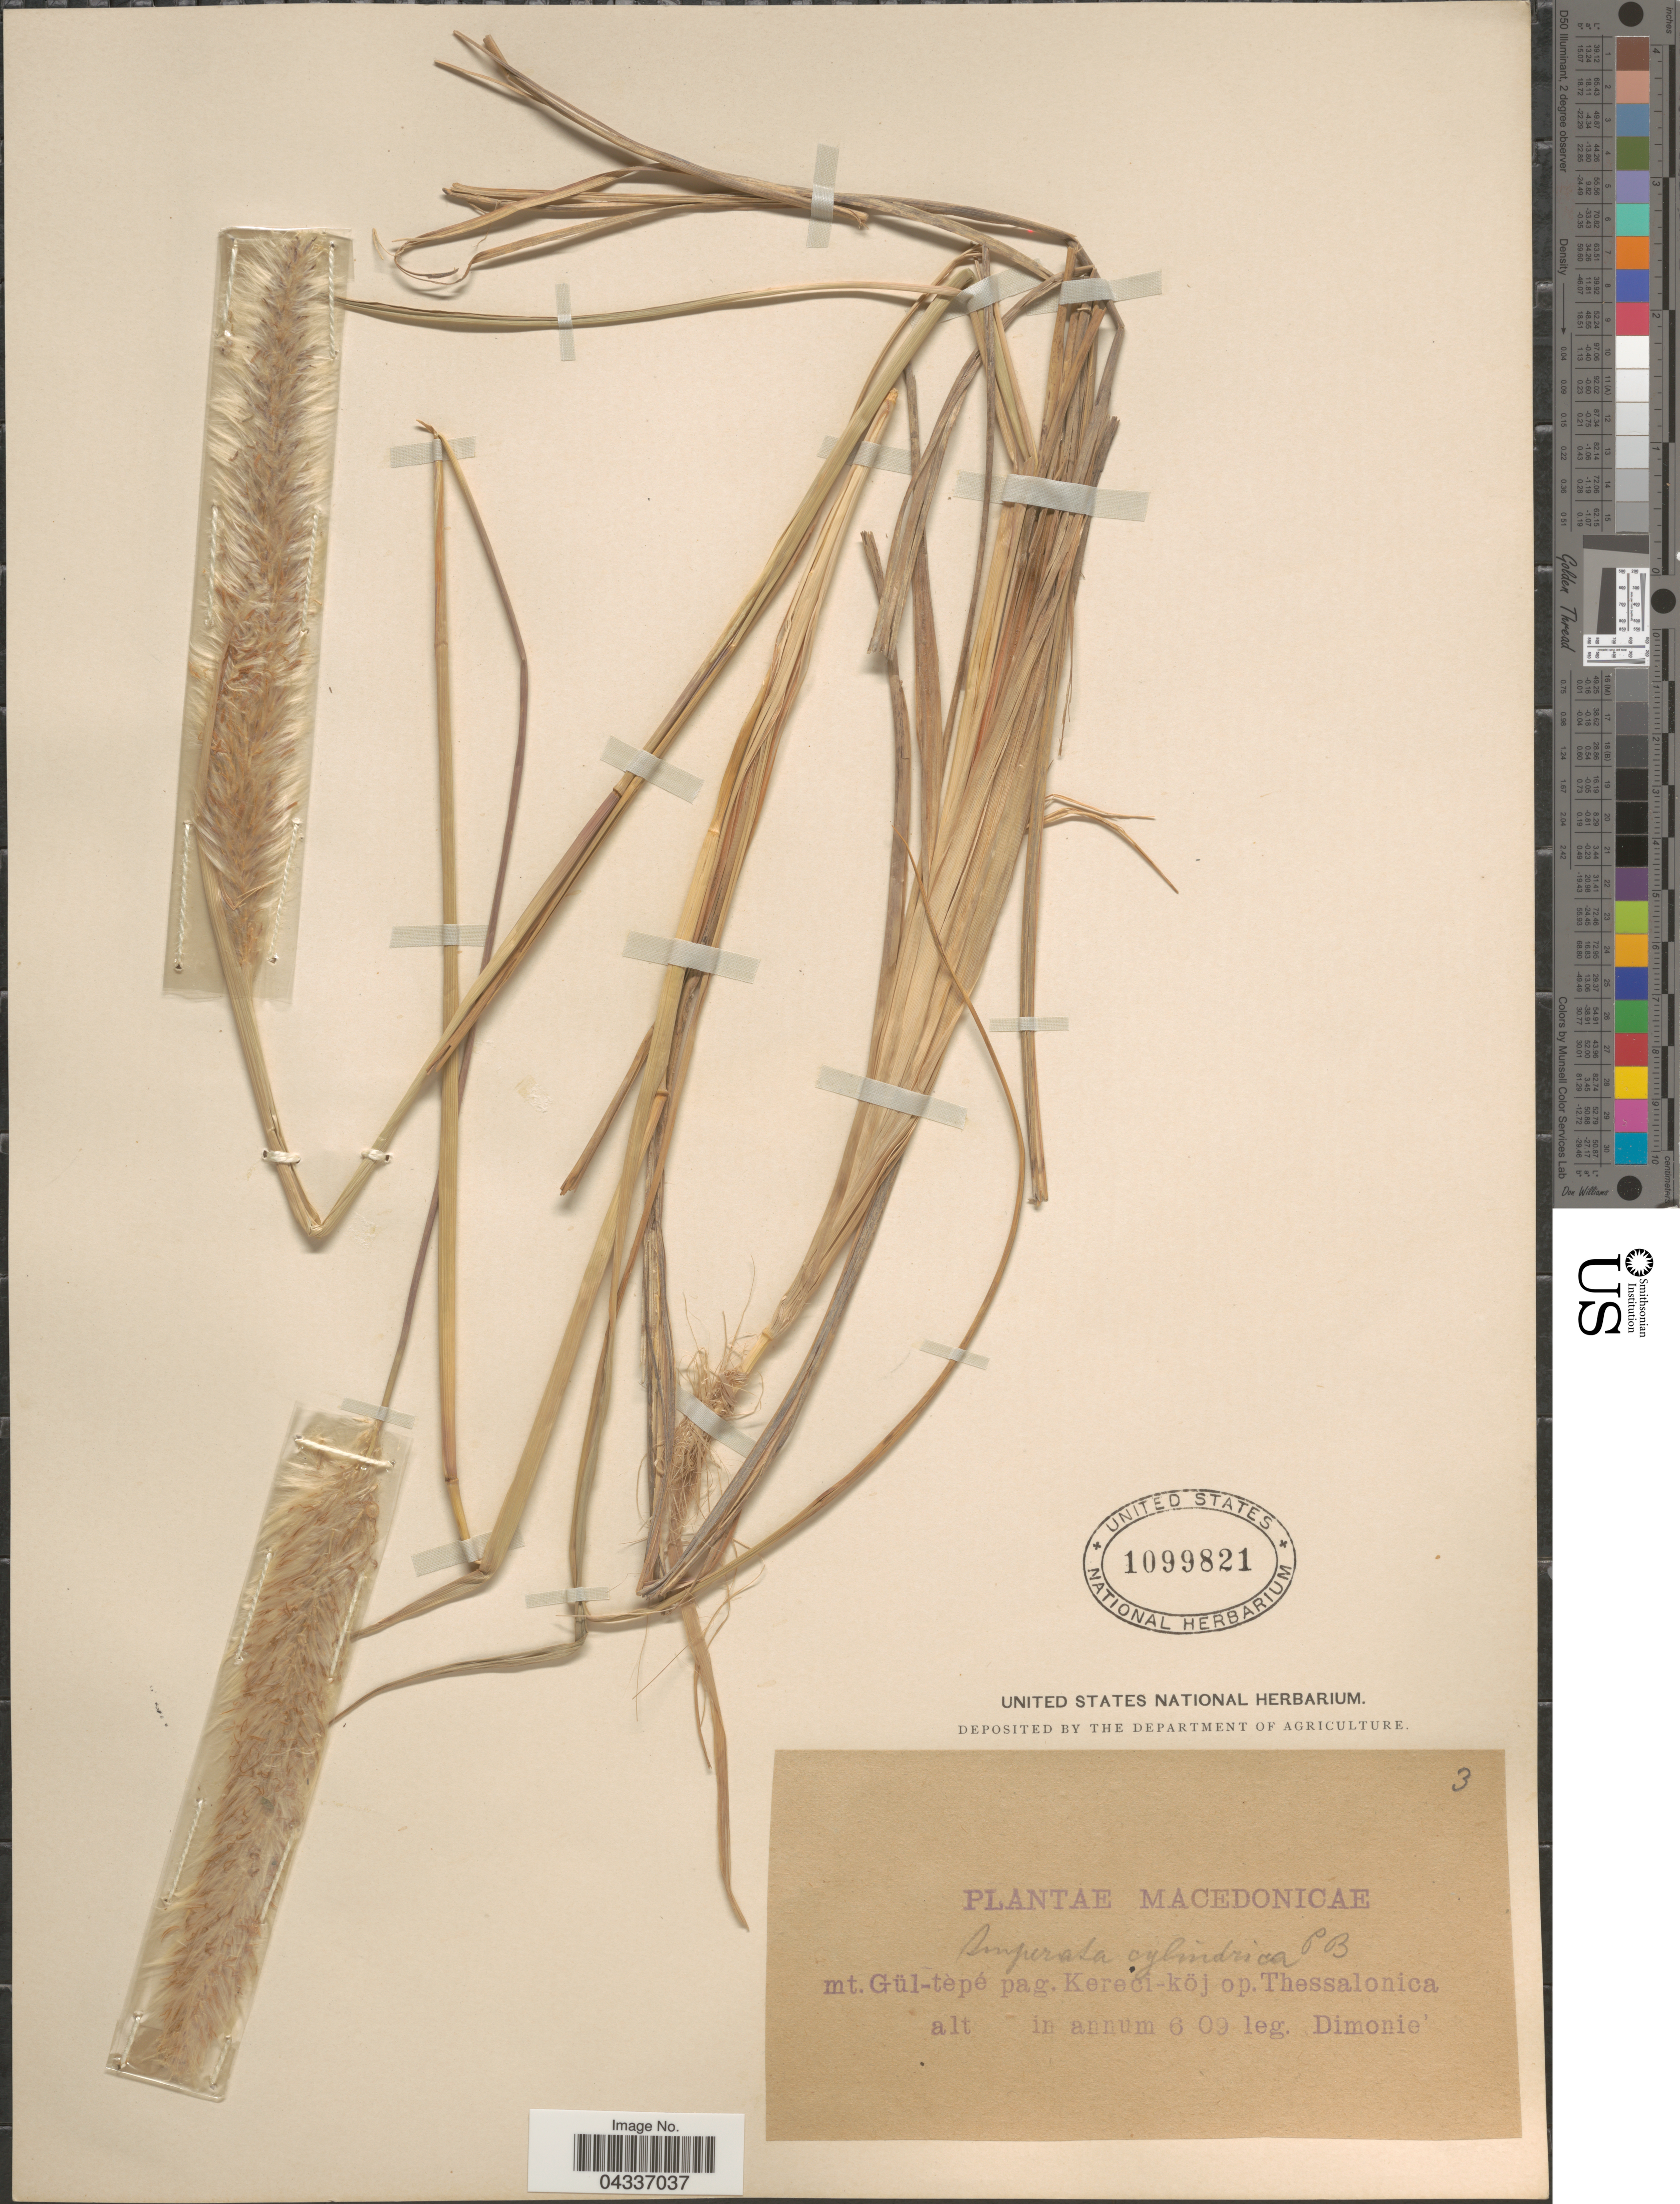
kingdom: Plantae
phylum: Tracheophyta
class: Liliopsida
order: Poales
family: Poaceae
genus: Imperata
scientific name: Imperata cylindrica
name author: (L.) P. Beauv.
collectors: -. Dimonie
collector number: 3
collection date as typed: Transcribed d/m/y: /6/9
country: Greece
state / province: Central Macedonia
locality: Mt. Gül-tèpé pag. Kereci-köj op. Thessalonica.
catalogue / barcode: US 1099821